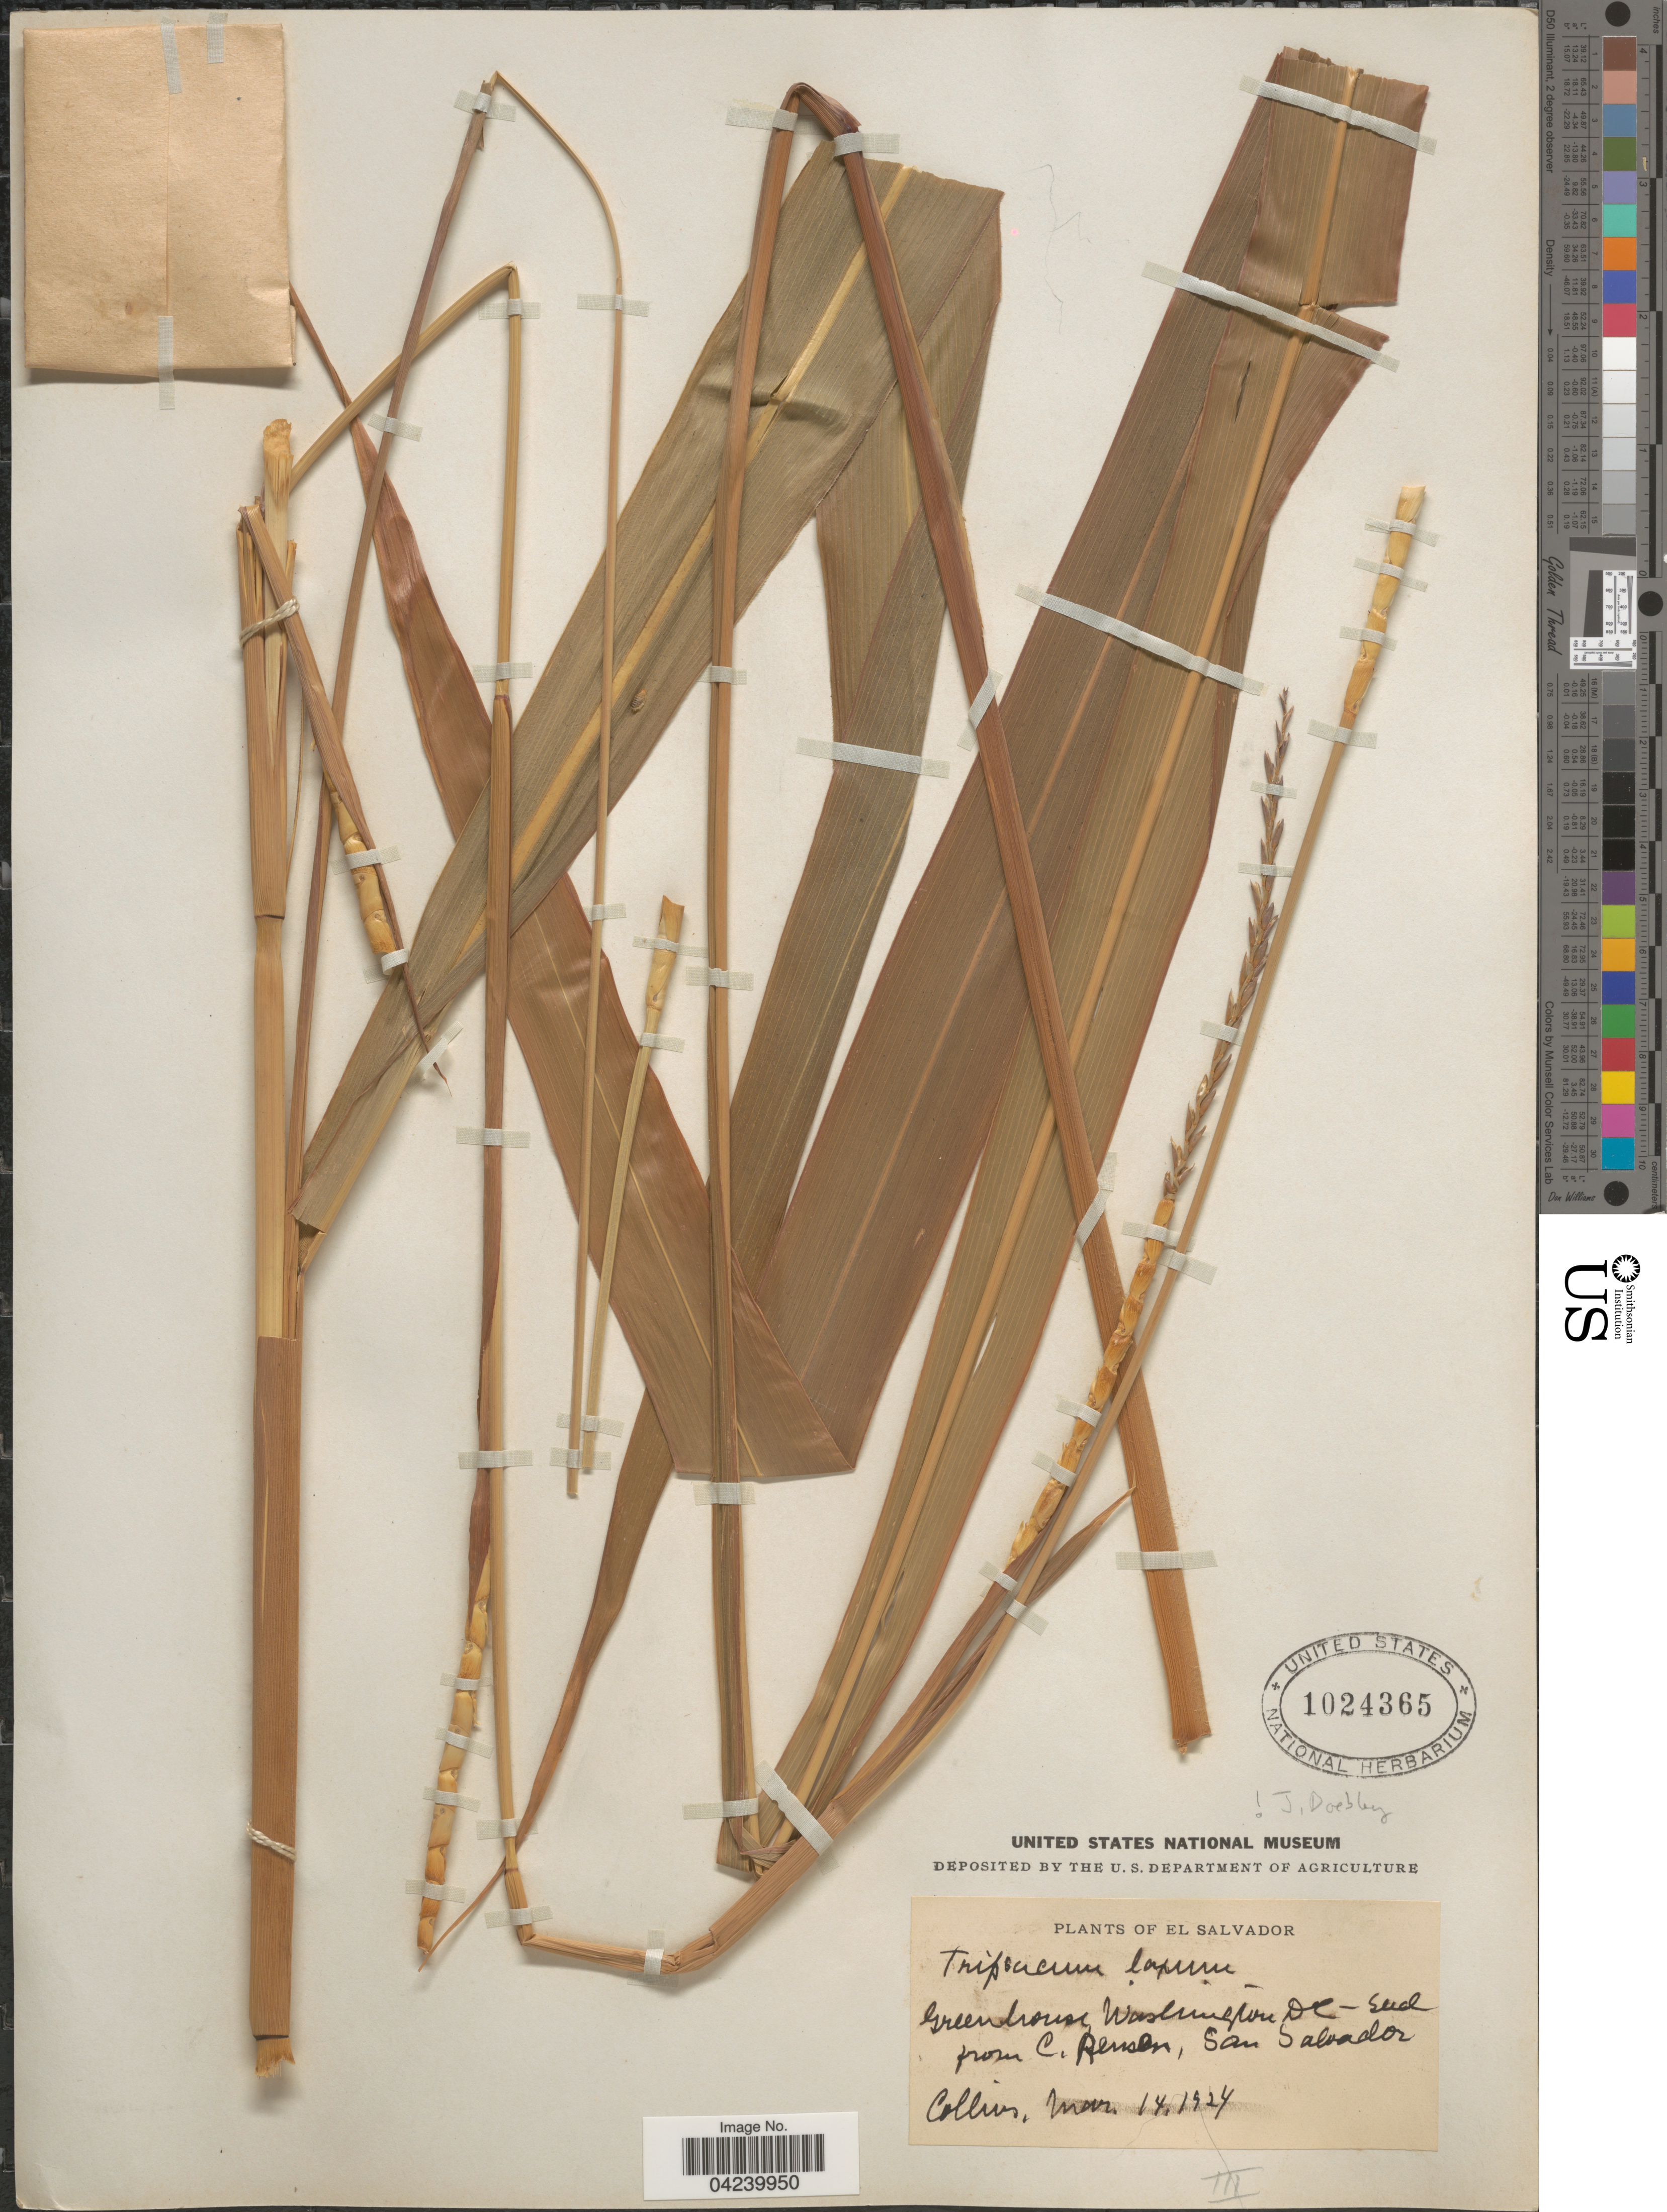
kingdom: Plantae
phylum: Tracheophyta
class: Liliopsida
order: Poales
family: Poaceae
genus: Tripsacum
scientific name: Tripsacum laxum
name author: Nash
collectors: -- Collins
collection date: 1924-03-14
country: United States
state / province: District of Columbia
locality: Greenhouse, Washington DC.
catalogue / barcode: US 1024365